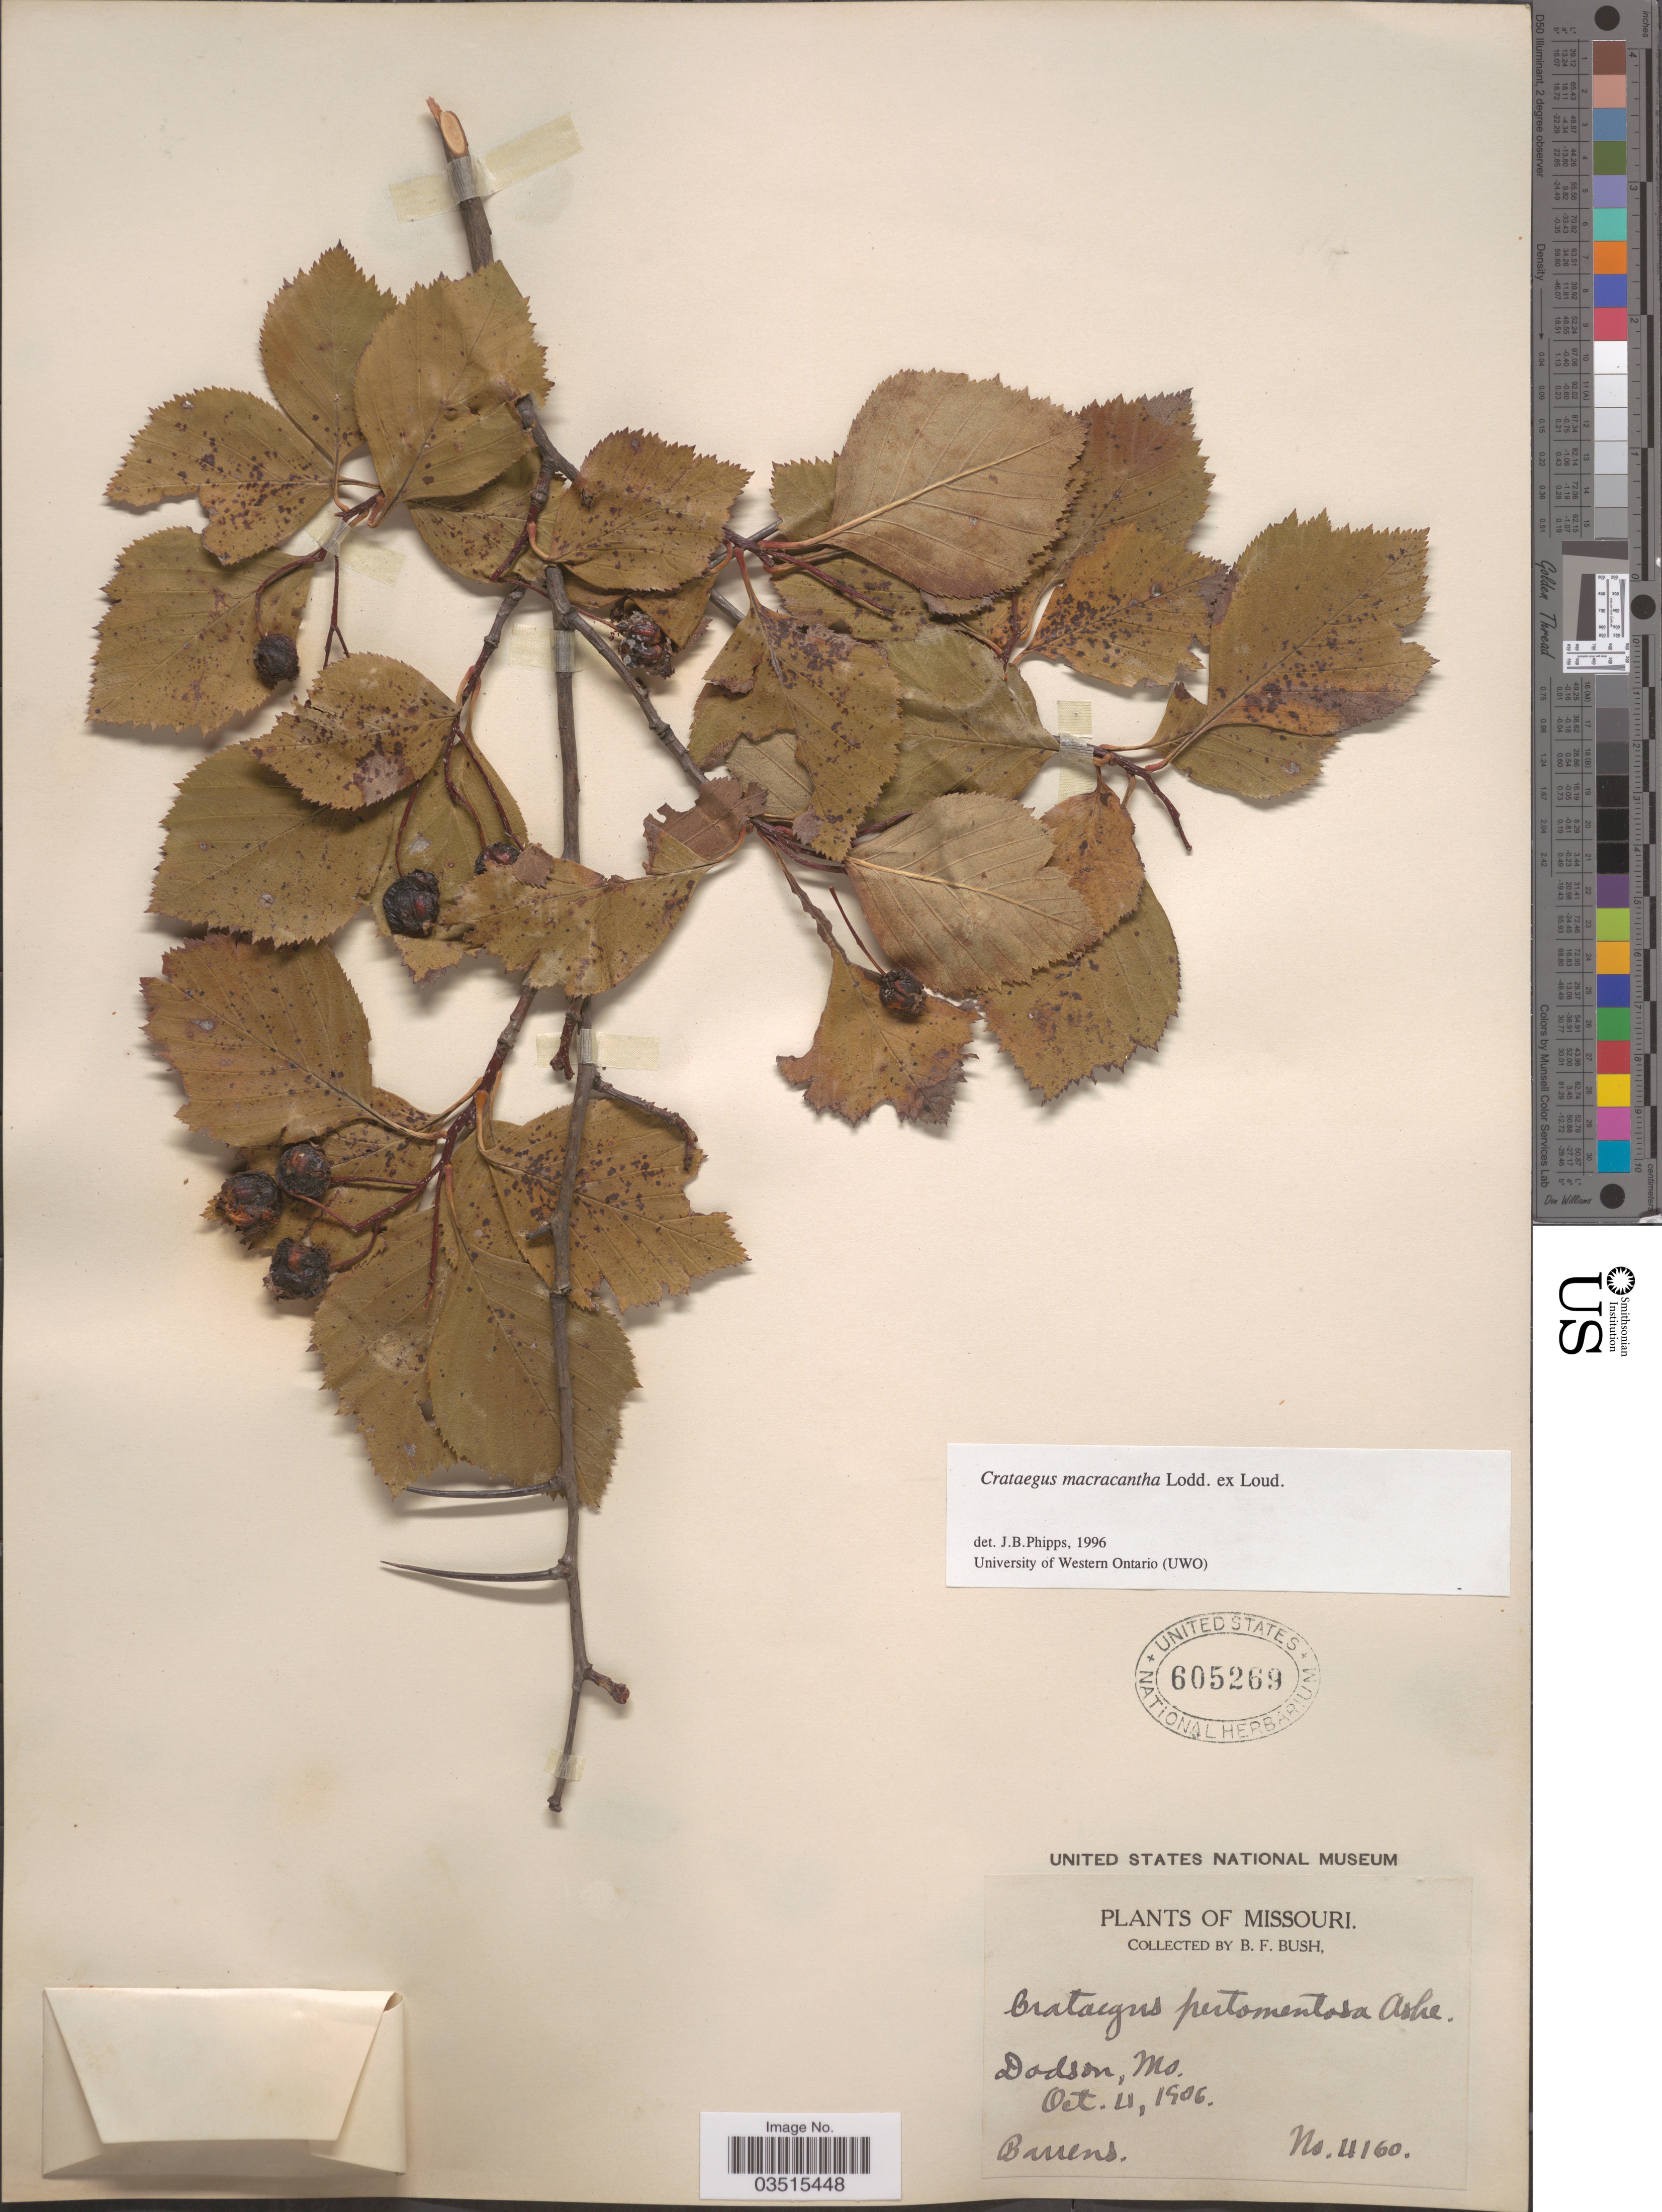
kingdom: Plantae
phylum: Tracheophyta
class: Magnoliopsida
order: Rosales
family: Rosaceae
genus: Crataegus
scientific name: Crataegus macracantha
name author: (Lindl.) Lodd. ex Loudon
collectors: B. F. Bush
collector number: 4160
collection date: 1906-10-04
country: United States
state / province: Missouri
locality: Dodson, Mo.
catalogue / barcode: US 605269